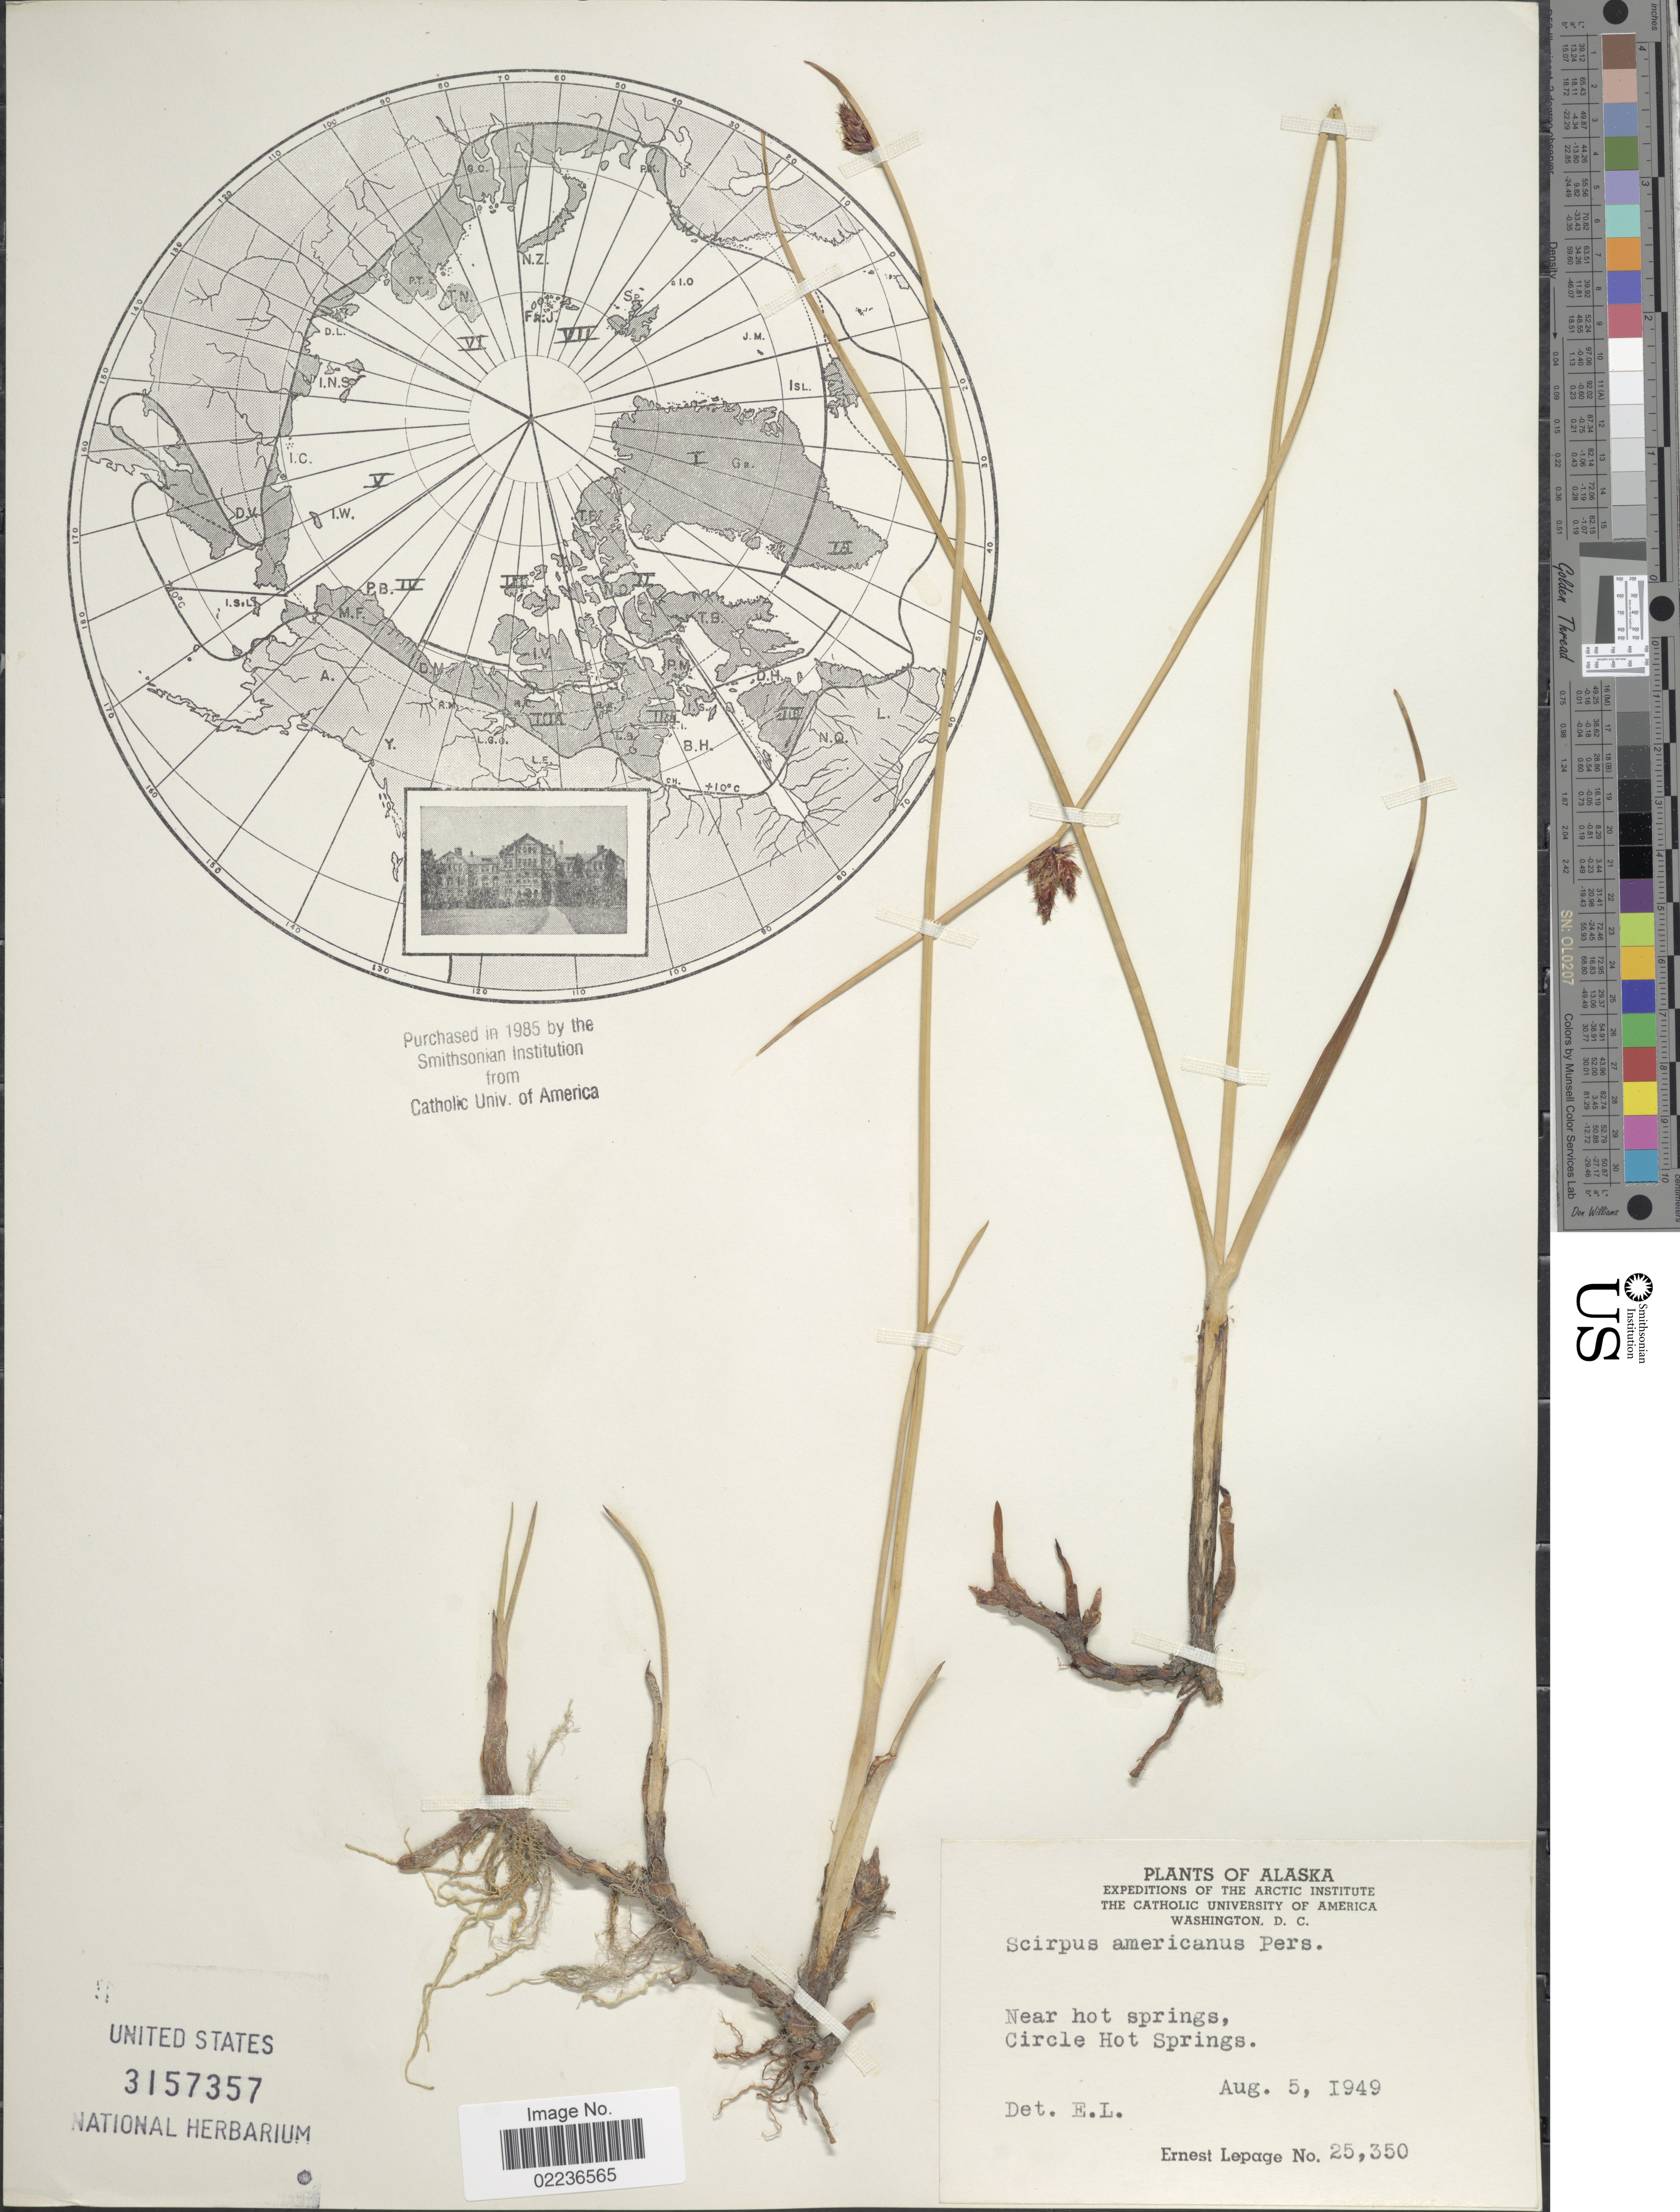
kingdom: Plantae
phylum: Tracheophyta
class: Liliopsida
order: Poales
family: Cyperaceae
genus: Schoenoplectus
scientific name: Schoenoplectus pungens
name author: (Vahl) Palla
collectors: E. Lepage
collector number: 25350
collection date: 1949-08-05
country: United States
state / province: Alaska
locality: Near Hot Springs, Circle Hot Springs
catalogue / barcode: US 3157357